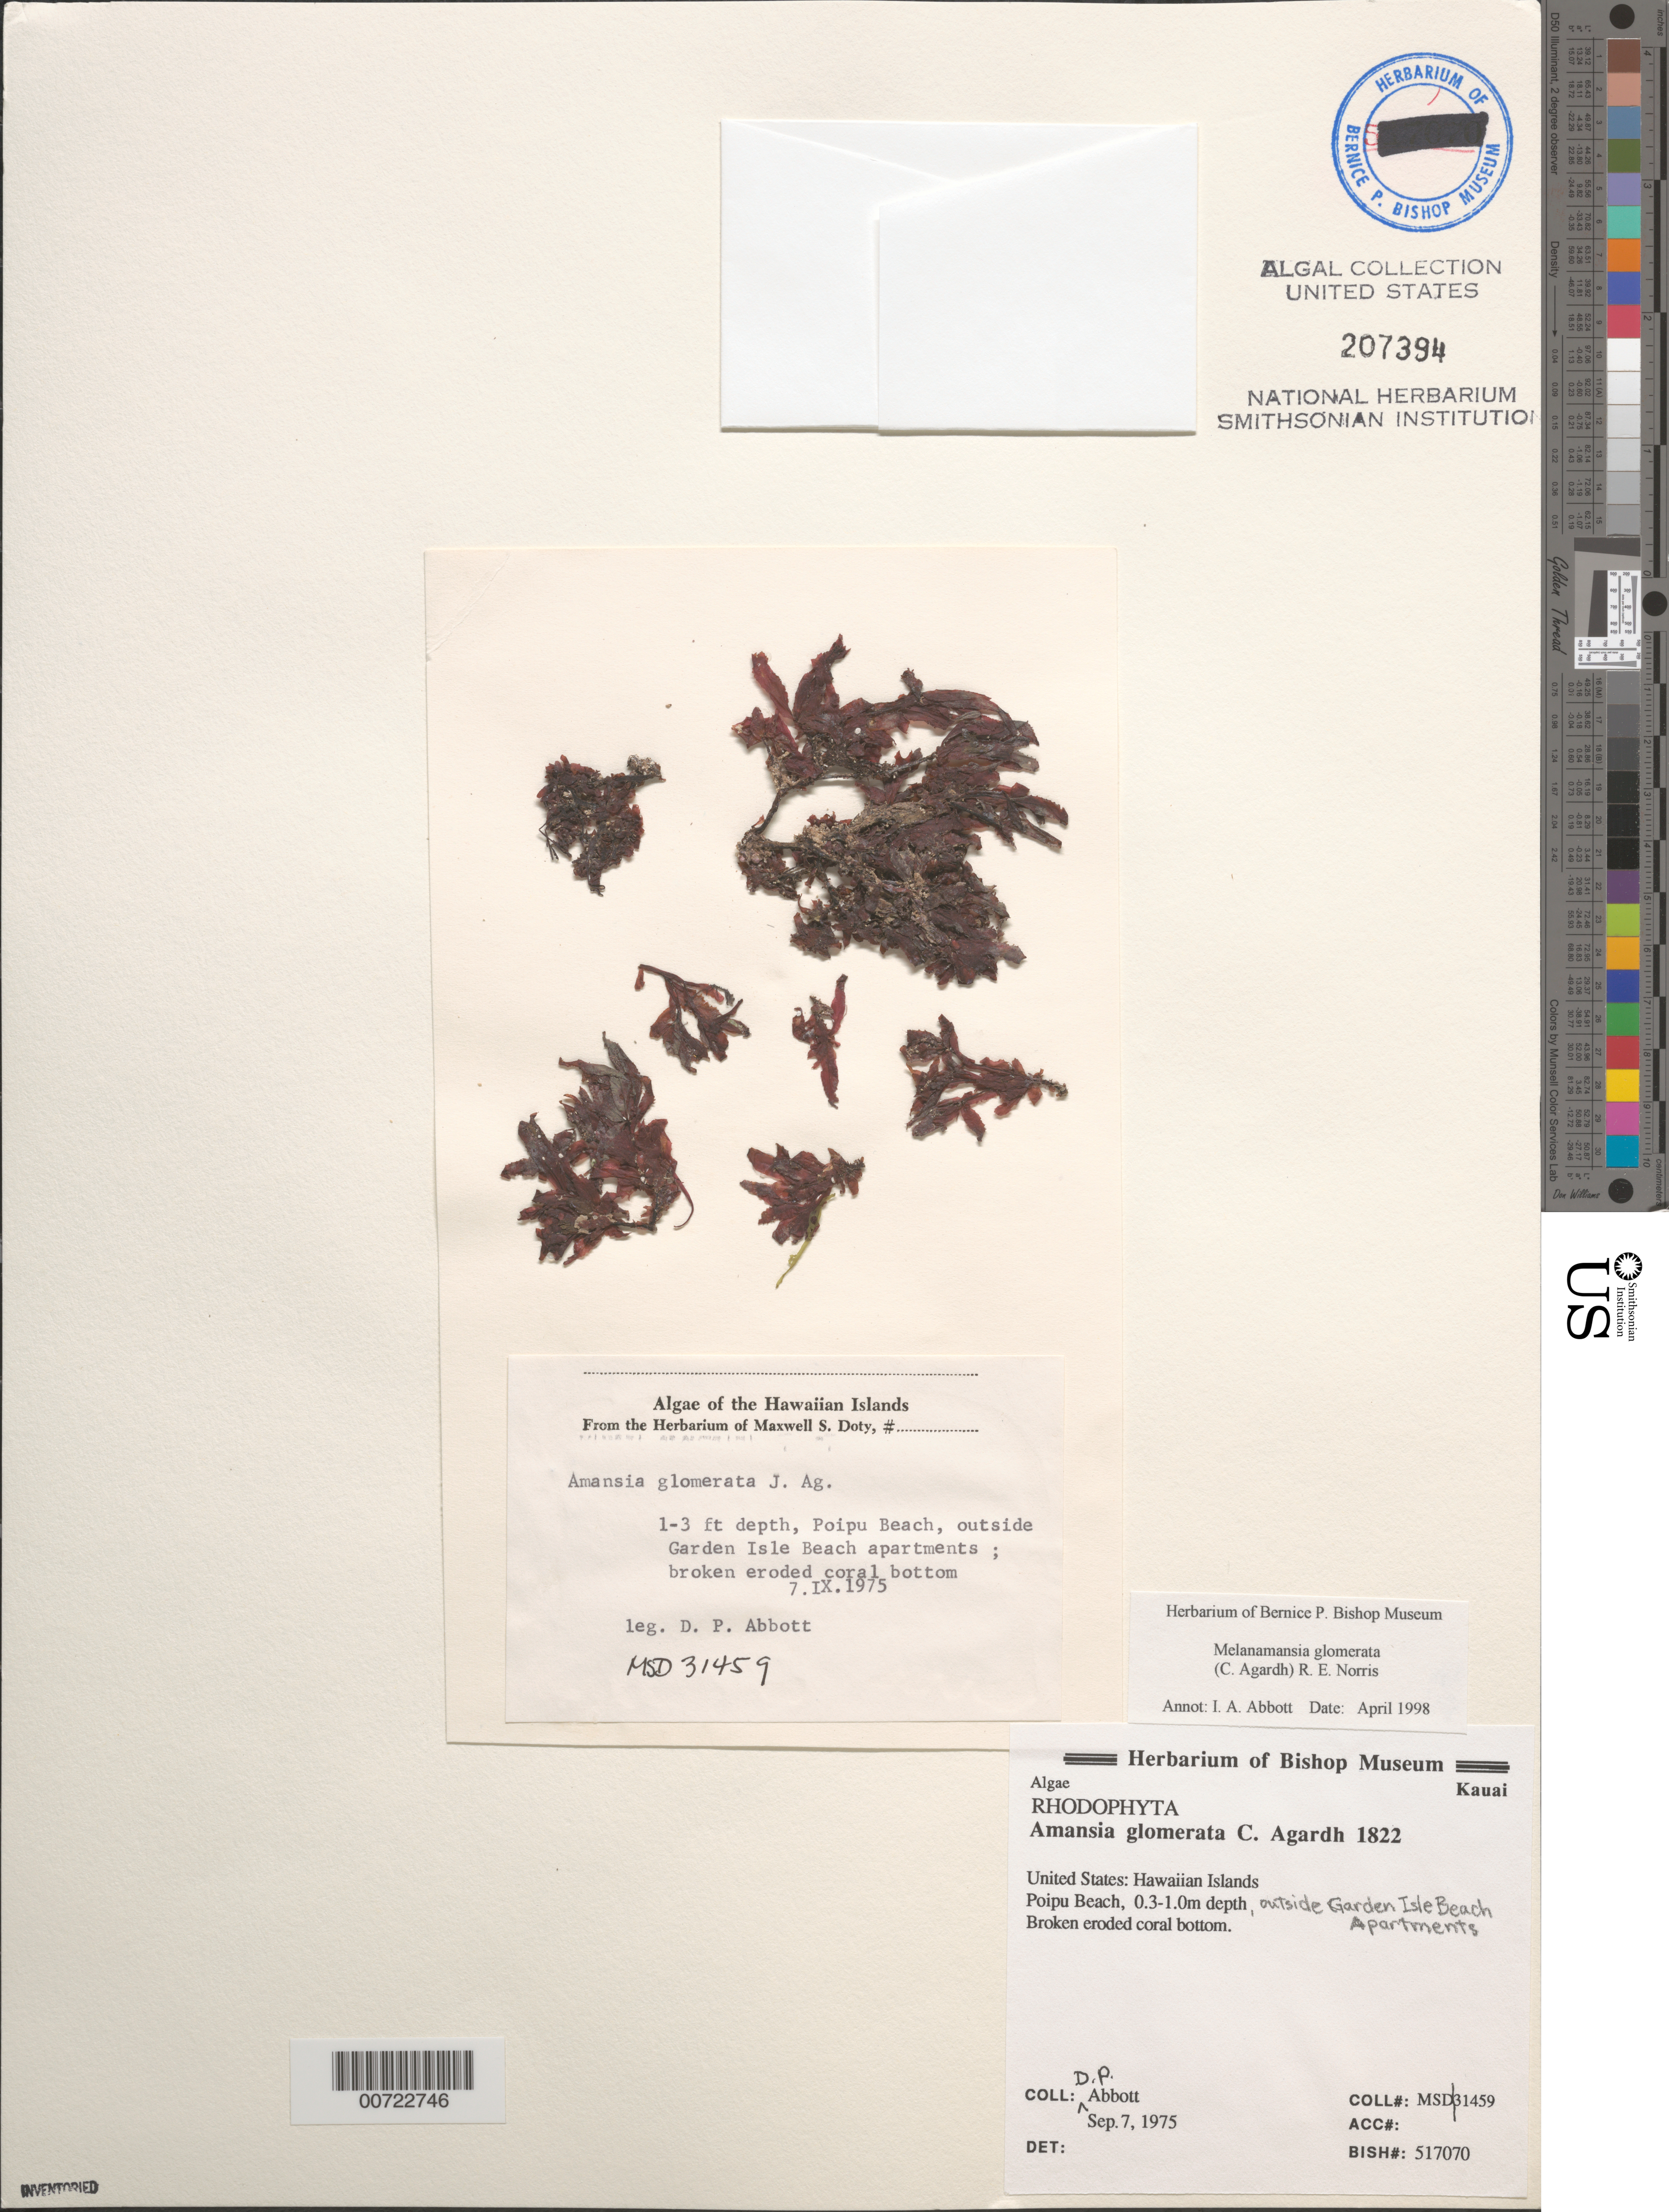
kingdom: Plantae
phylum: Rhodophyta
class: Florideophyceae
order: Ceramiales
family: Rhodomelaceae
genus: Amansia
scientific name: Amansia glomerata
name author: C. Agardh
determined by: Algae name updating Project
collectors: D. P. Abbott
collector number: MSD 31459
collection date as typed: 07 Sep 1975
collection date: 1975-09-07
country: United States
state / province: Hawaii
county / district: Kauai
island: Kaua'i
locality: Poipu Beach, outside Garden Isle Beach Apartments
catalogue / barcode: US 207394